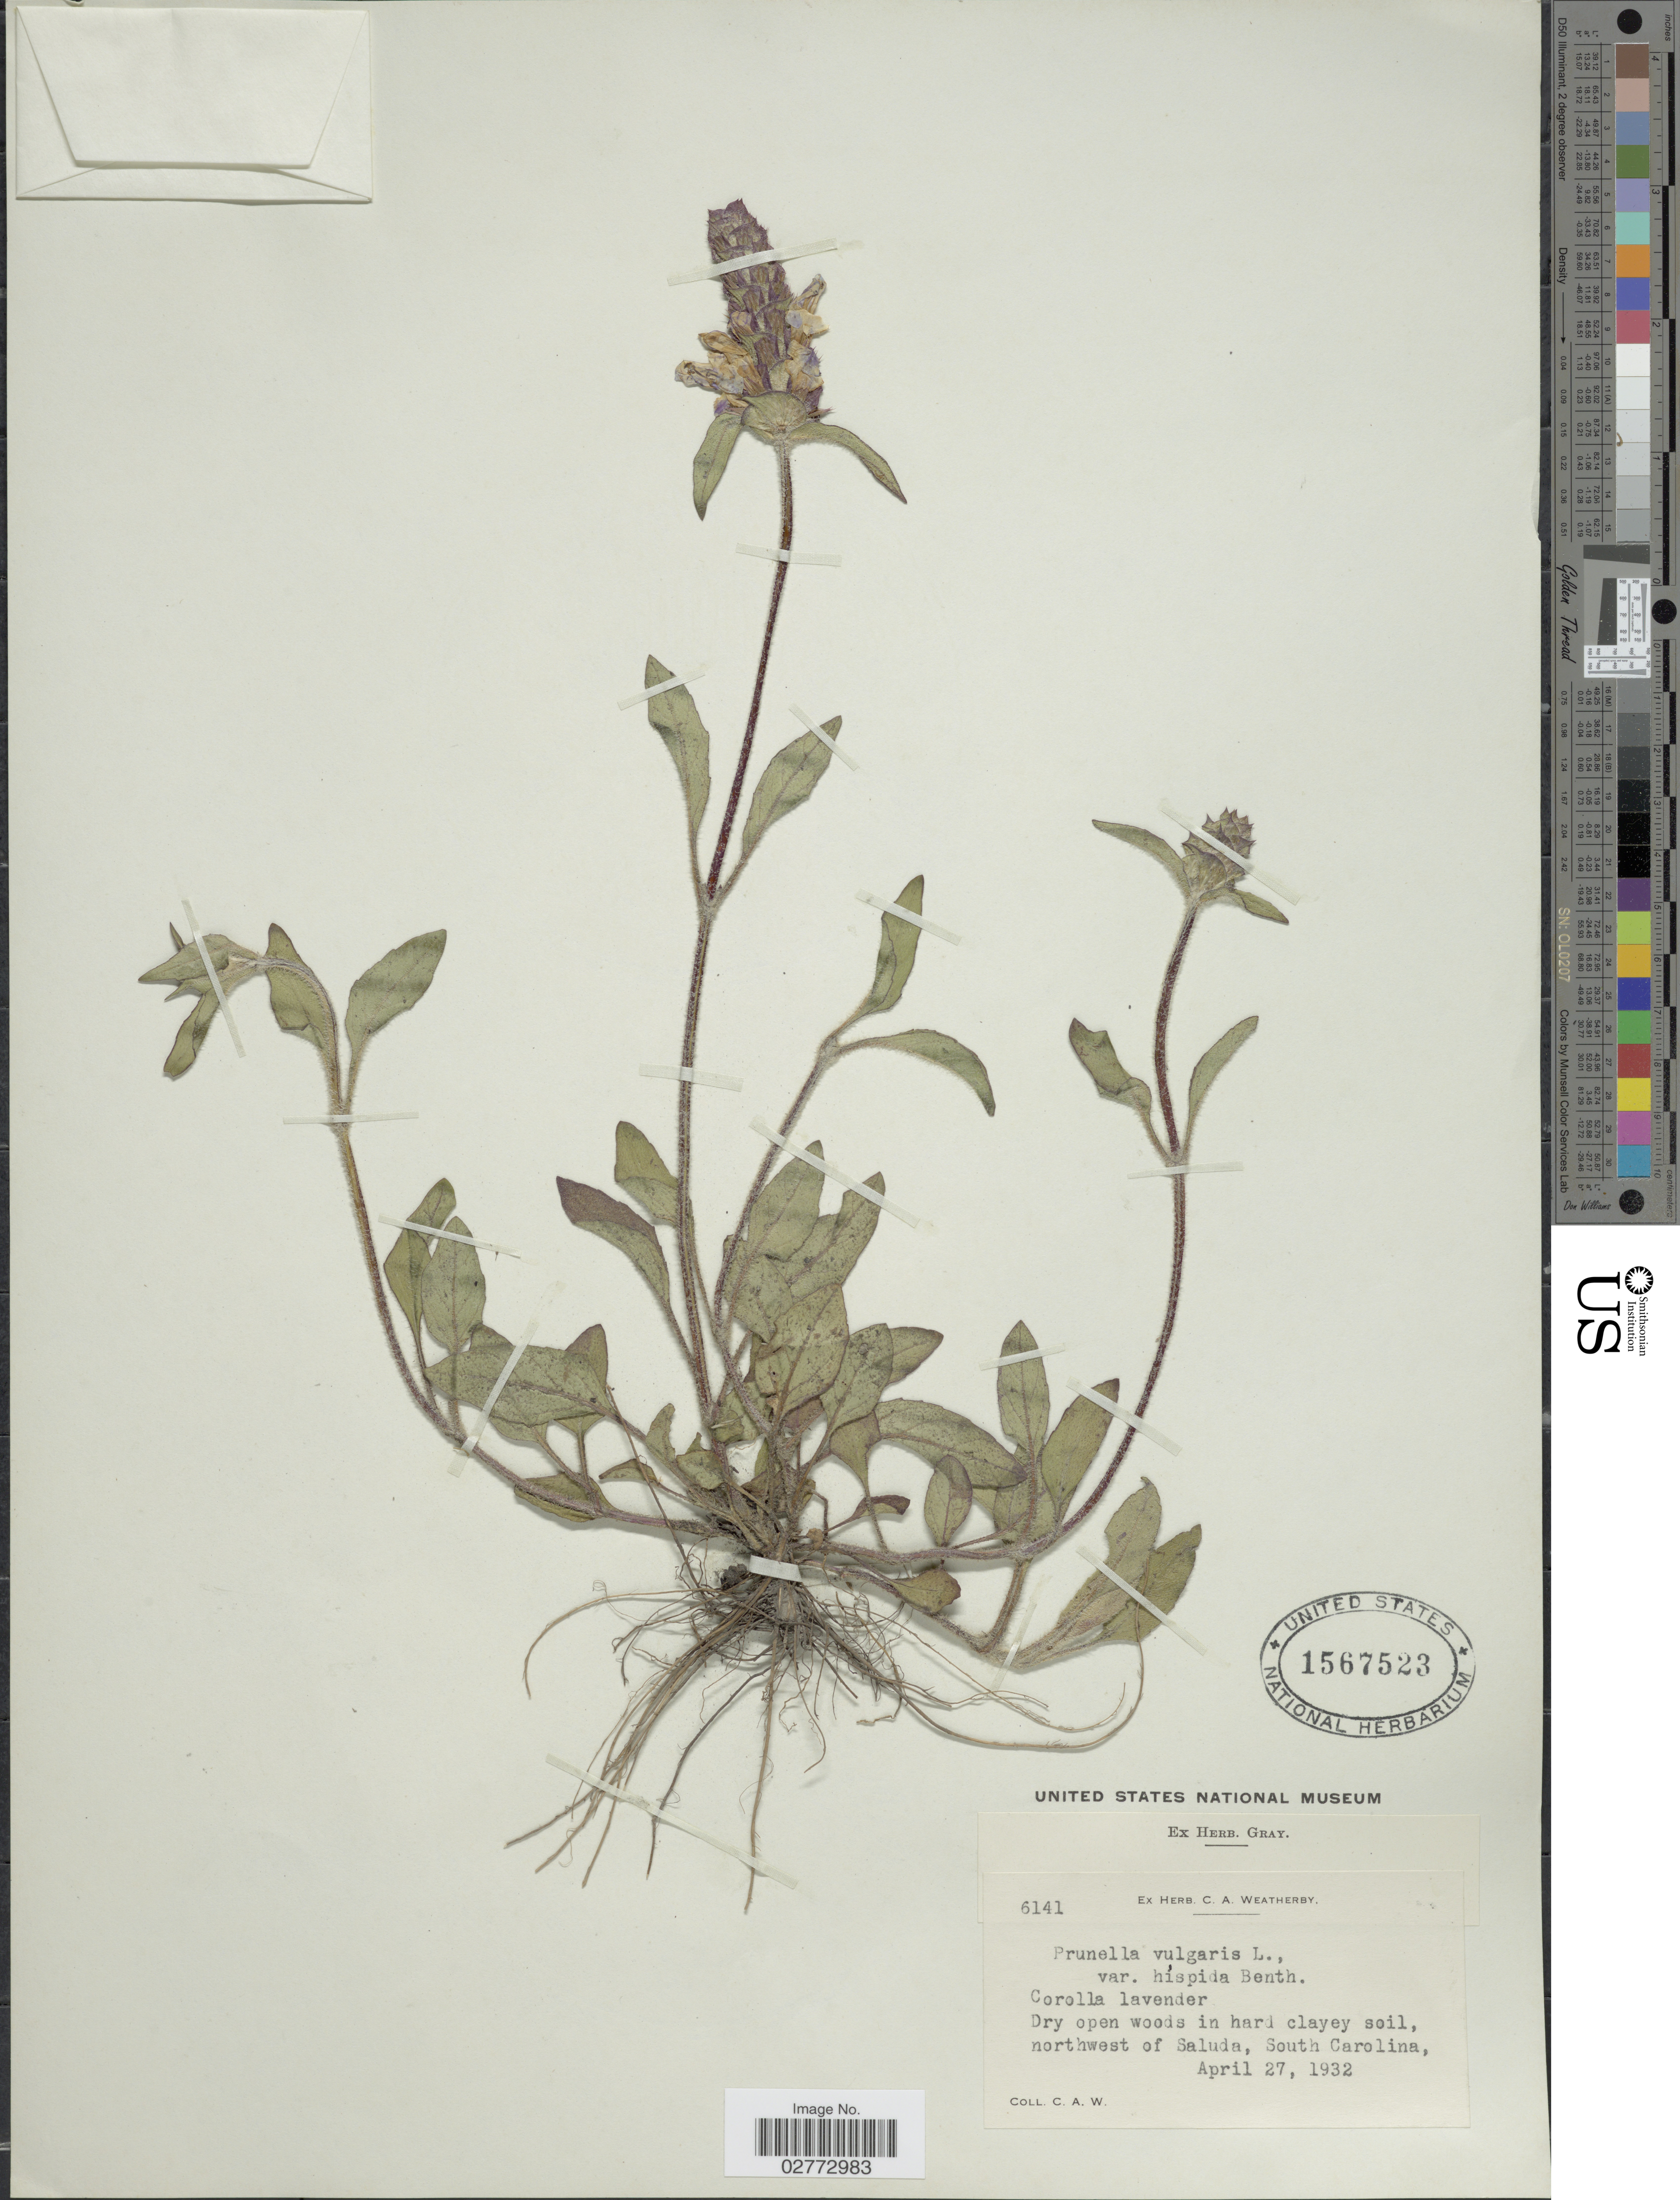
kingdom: Plantae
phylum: Tracheophyta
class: Magnoliopsida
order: Lamiales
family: Lamiaceae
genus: Prunella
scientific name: Prunella vulgaris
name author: L.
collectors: C. A. Weatherby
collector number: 6141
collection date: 1932-04-27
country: United States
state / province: South Carolina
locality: Northwest of Saluda.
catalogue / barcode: US 1567523